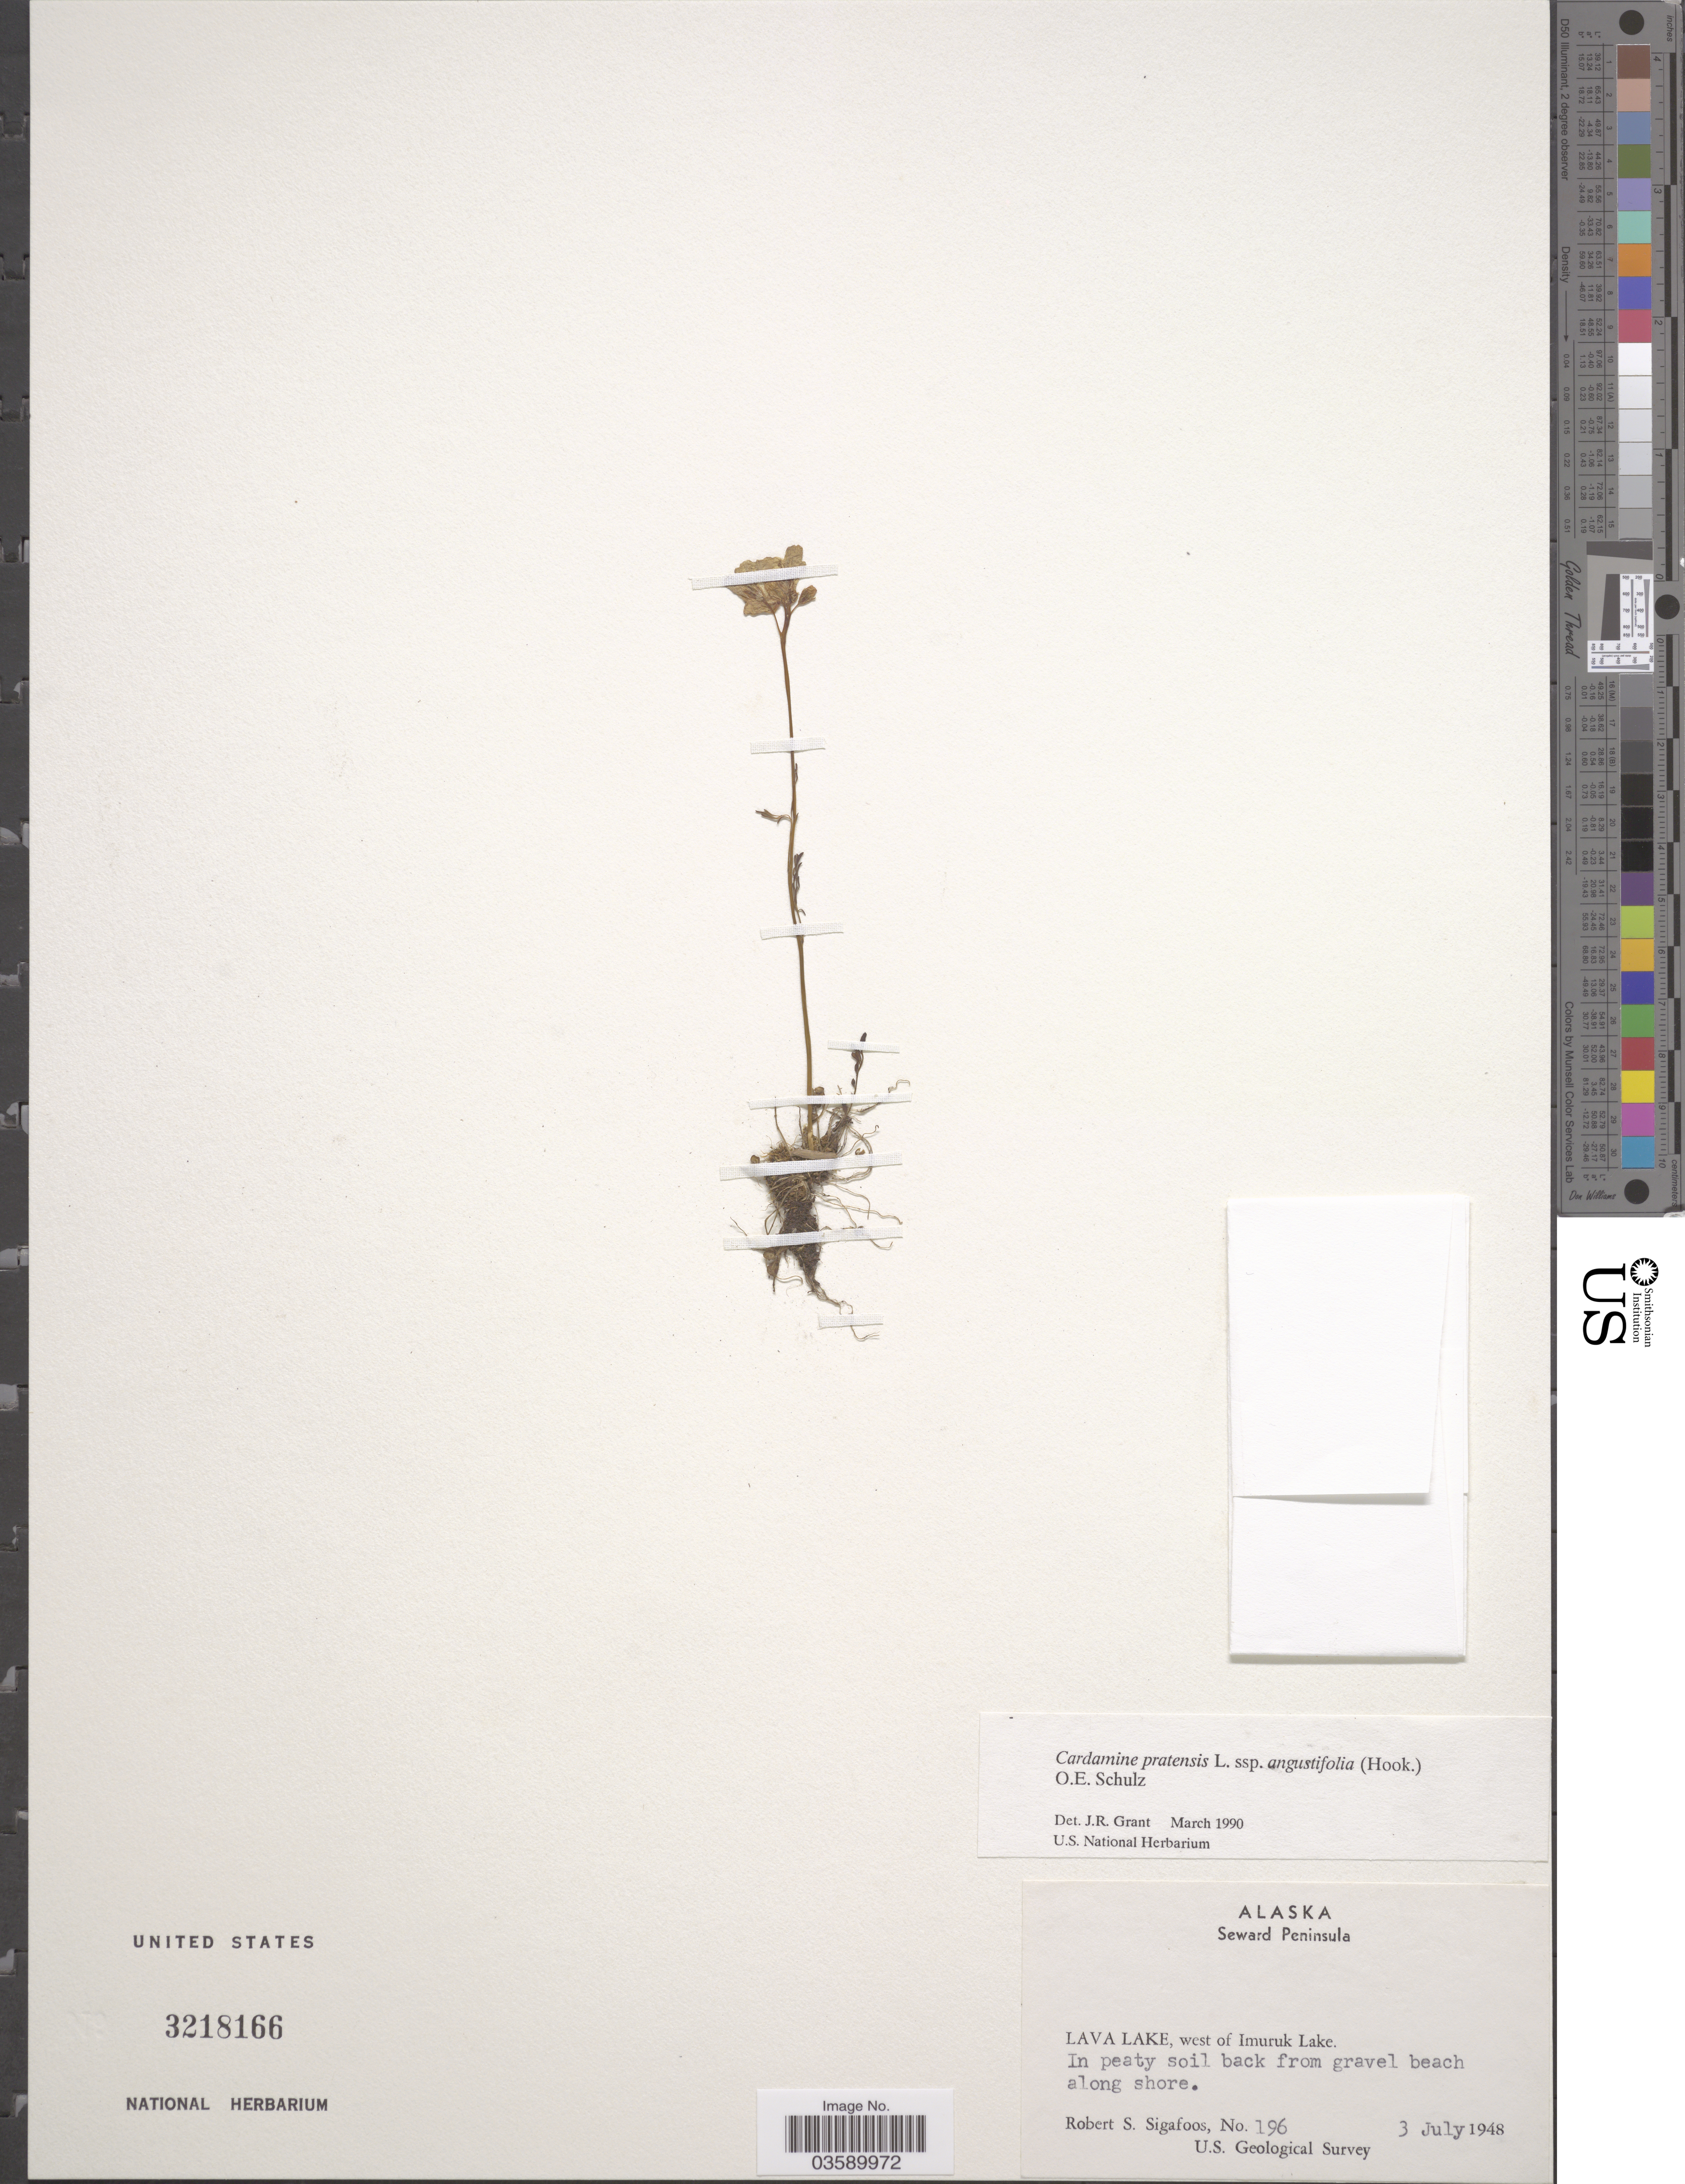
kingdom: Plantae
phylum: Tracheophyta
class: Magnoliopsida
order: Brassicales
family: Brassicaceae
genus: Cardamine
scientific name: Cardamine pratensis subsp. angustifolia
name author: (Hook.) O.E. Schulz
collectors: R. Sigafoos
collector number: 196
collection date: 1948-07-03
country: United States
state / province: Alaska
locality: Seward Peninsula. Lava Lake, west of Imuruk Lake. In peaty soil back from gravel beach along shore.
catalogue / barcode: US 3218166